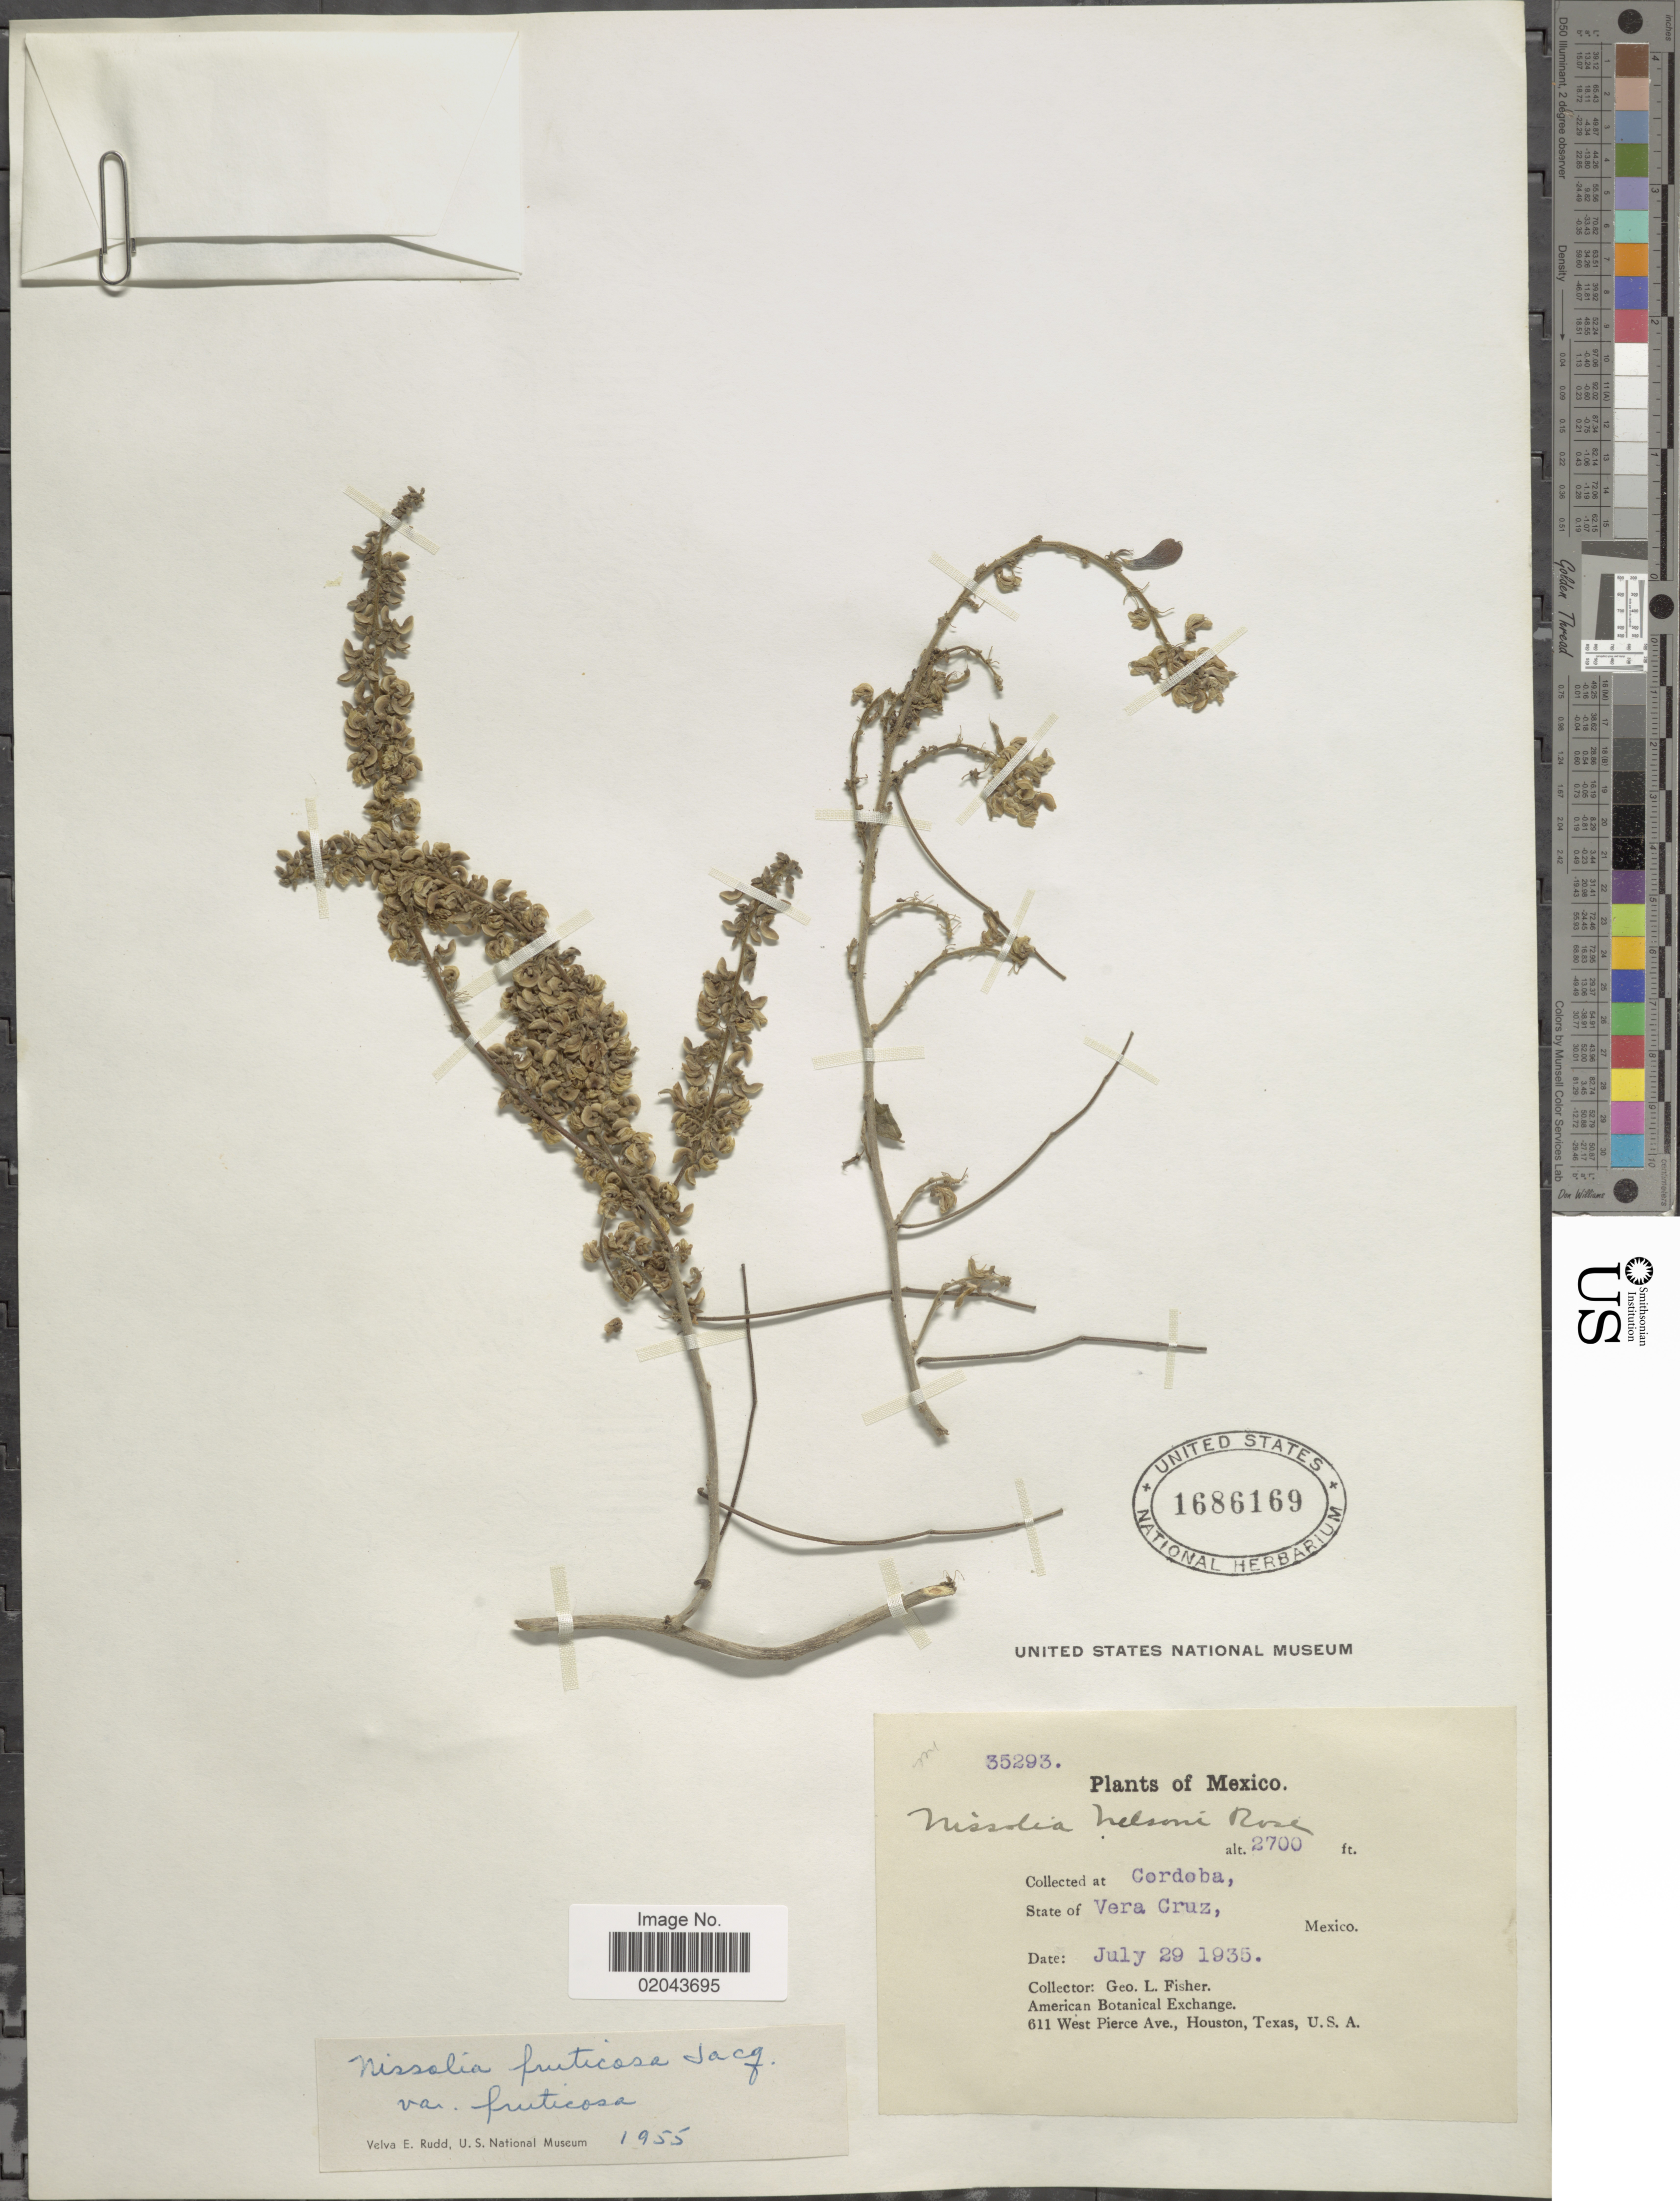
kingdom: Plantae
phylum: Tracheophyta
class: Magnoliopsida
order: Fabales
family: Fabaceae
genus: Nissolia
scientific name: Nissolia fruticosa var. fruticosa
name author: Jacq.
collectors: G. L. Fisher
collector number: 35293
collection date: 1935-07-29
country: Mexico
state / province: Veracruz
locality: Cordoba, Vera Cruz.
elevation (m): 823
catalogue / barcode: US 1686169